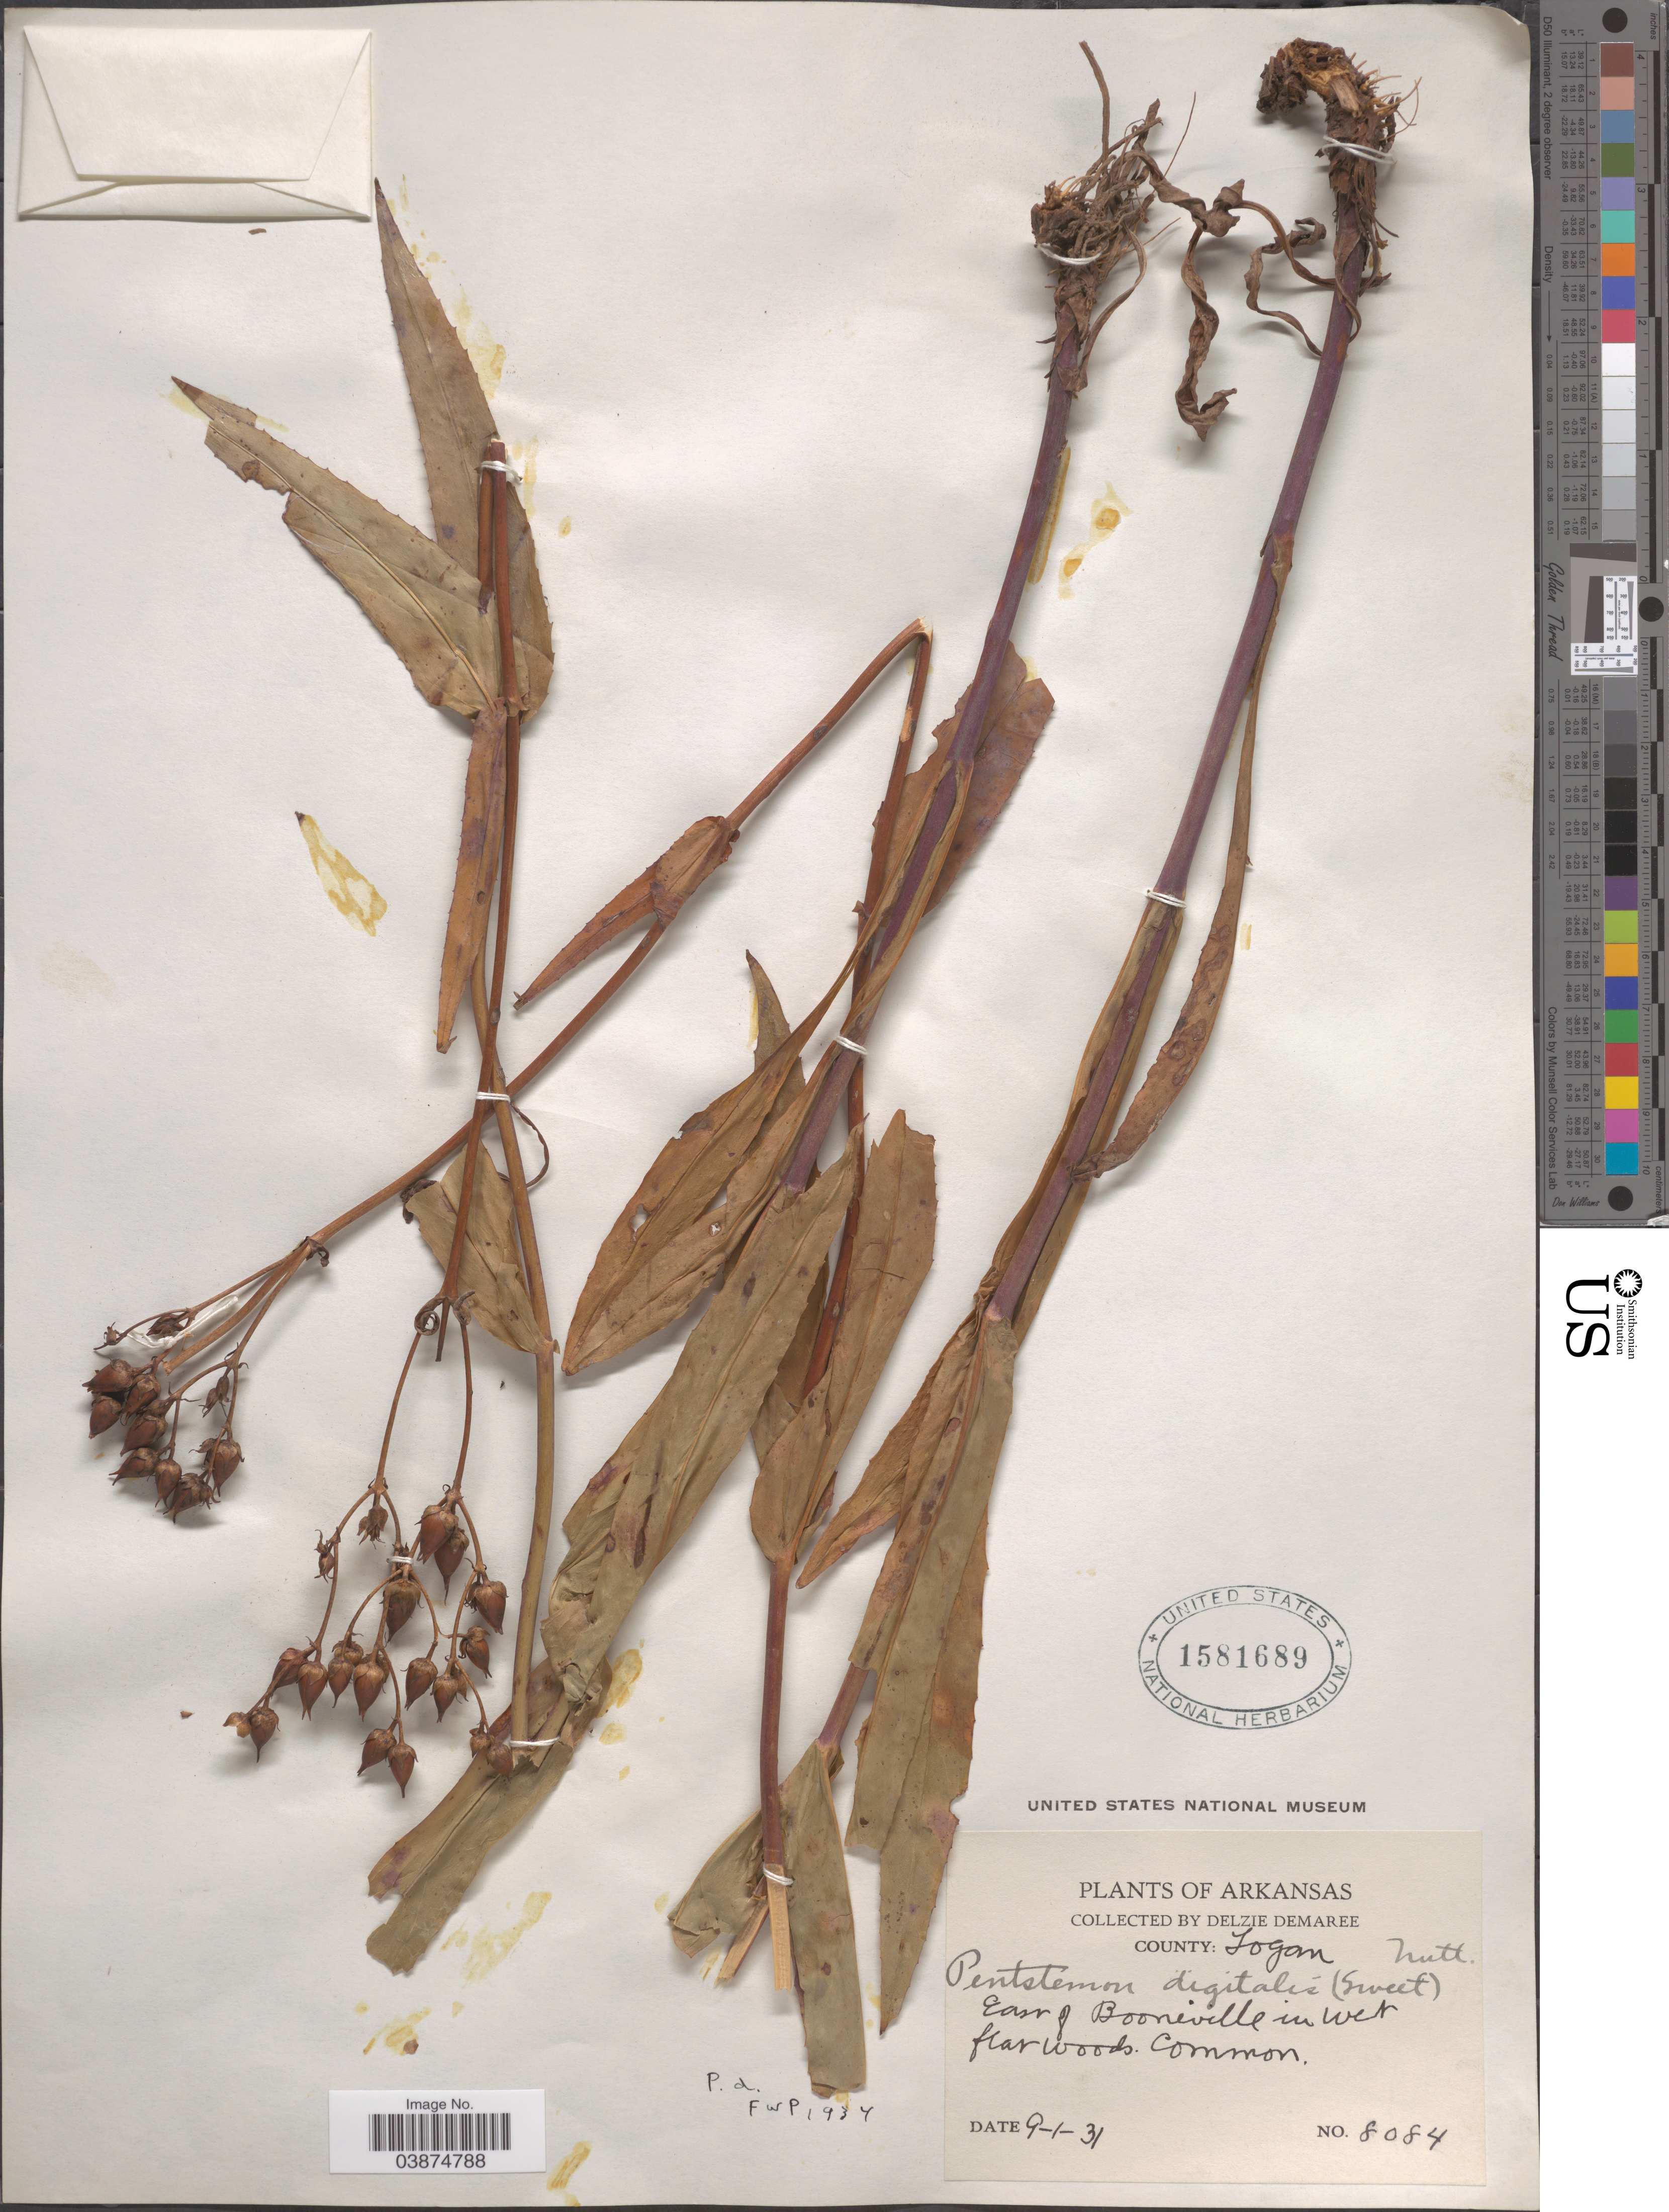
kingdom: Plantae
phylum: Tracheophyta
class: Magnoliopsida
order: Lamiales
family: Plantaginaceae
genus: Penstemon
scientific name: Penstemon digitalis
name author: Nutt. ex Sims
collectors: D. Demaree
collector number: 8084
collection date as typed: Transcribed d/m/y: 1/9/31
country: United States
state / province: Arkansas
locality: County: Logan. East of Booneville in wet flat woods.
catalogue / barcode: US 1581689